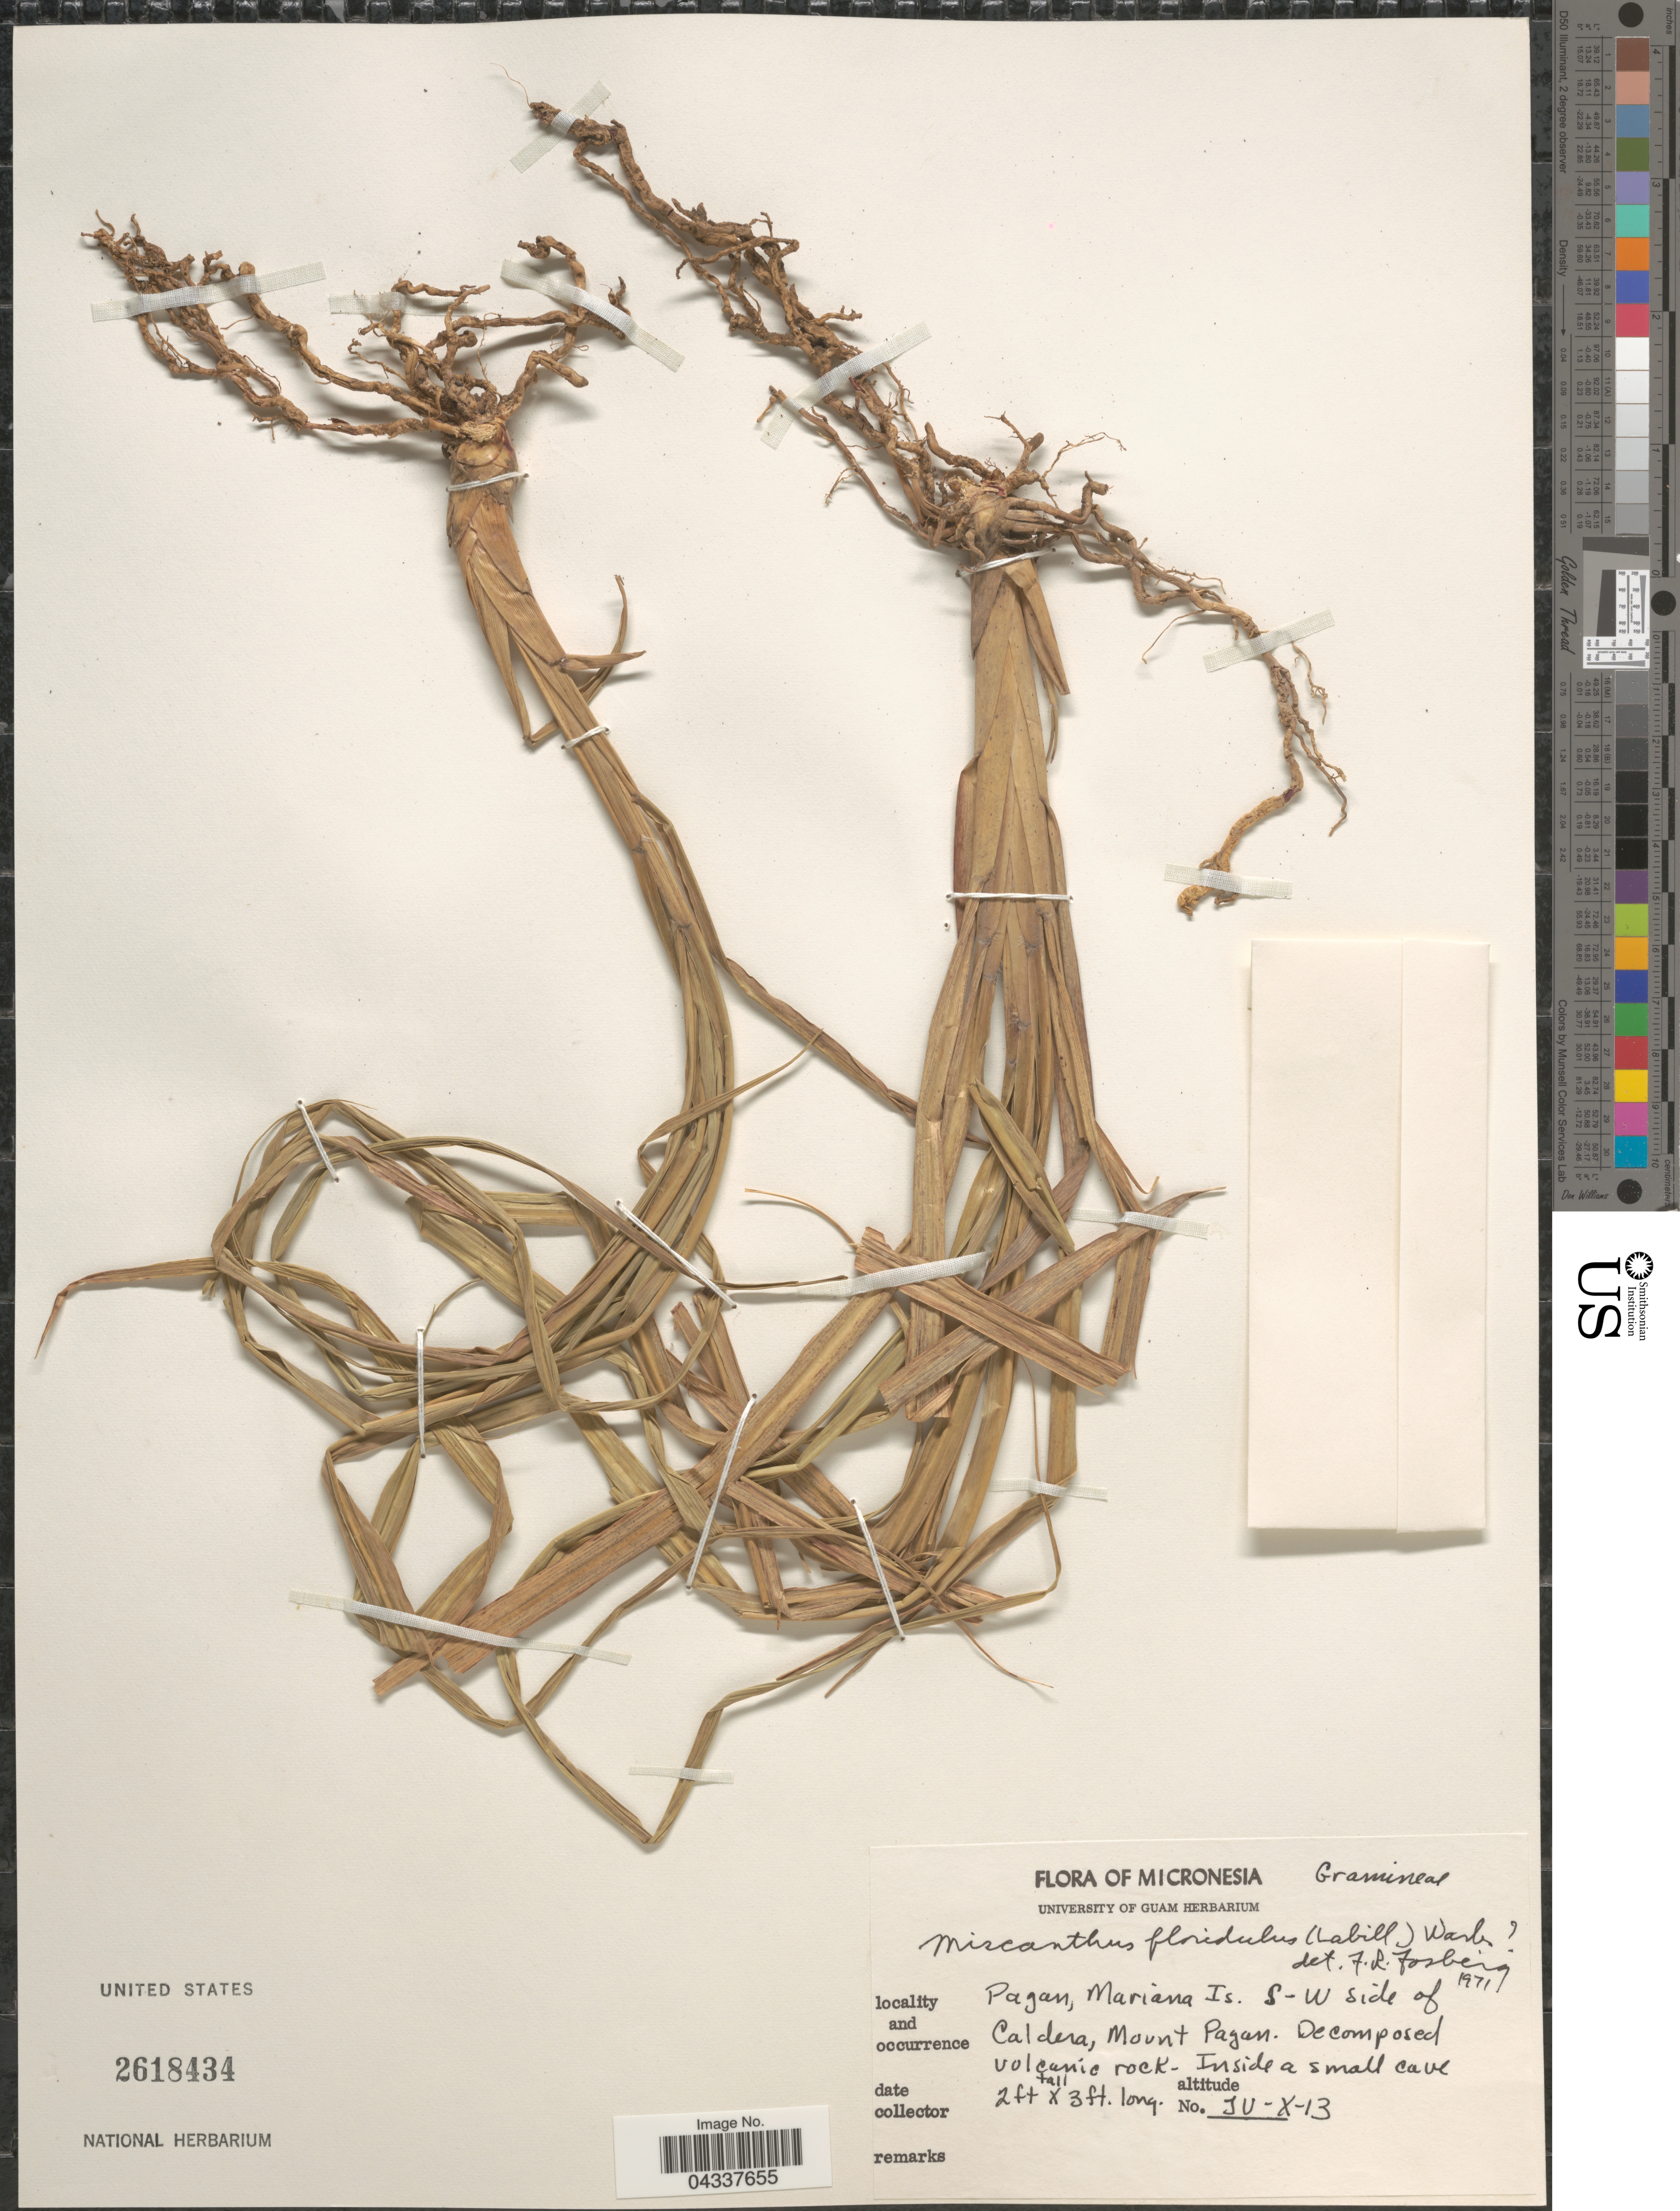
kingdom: Plantae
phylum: Tracheophyta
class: Liliopsida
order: Poales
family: Poaceae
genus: Miscanthus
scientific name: Miscanthus floridulus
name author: (Labill.) Warb.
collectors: University of Guam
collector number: IV-X-13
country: Northern Mariana Islands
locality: Pagan, Mariana Is. S-W side of Caldera, Mount Pegan.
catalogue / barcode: US 2618434